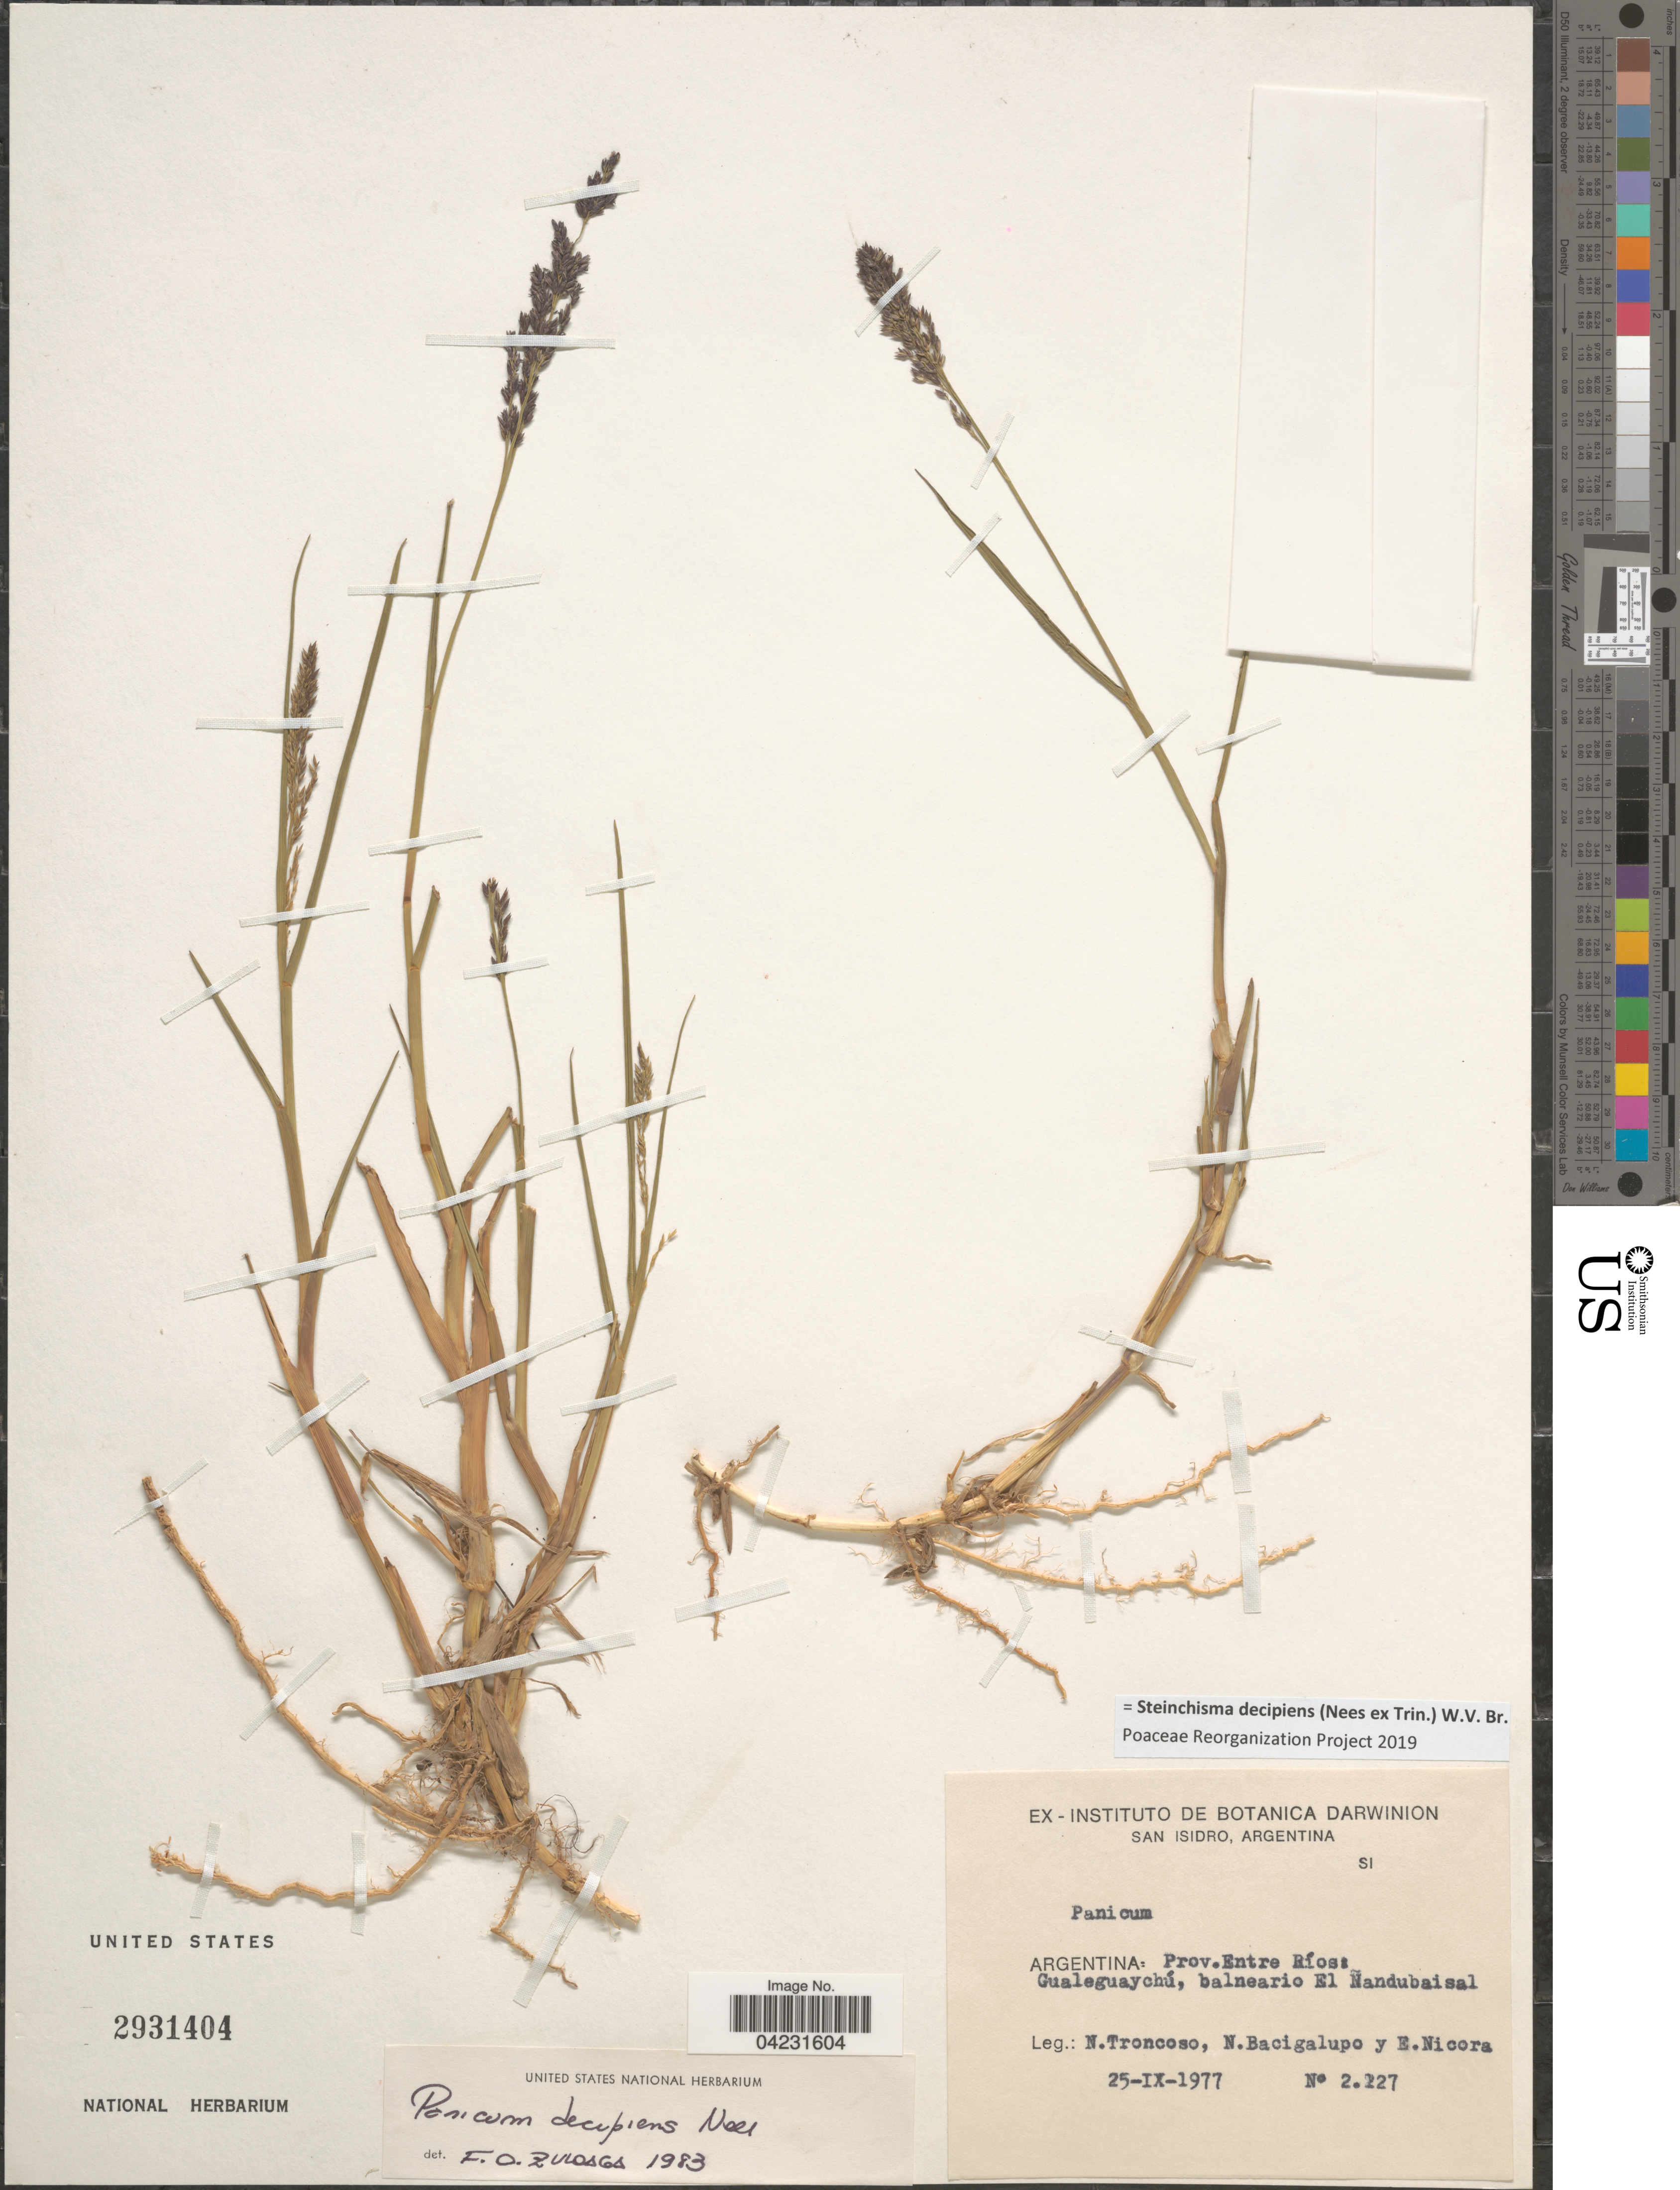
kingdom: Plantae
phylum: Tracheophyta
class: Liliopsida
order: Poales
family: Poaceae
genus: Steinchisma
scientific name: Steinchisma decipiens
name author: (Nees ex Trin.) W.V. Br.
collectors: N. Troncoso, N. M. Bacigalupo & E. Nicora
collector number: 2227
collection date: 1977-09-25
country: Argentina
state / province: Entre Rios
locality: Gualeguaychú, balneario El Ñandubaisal.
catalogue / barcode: US 2931404